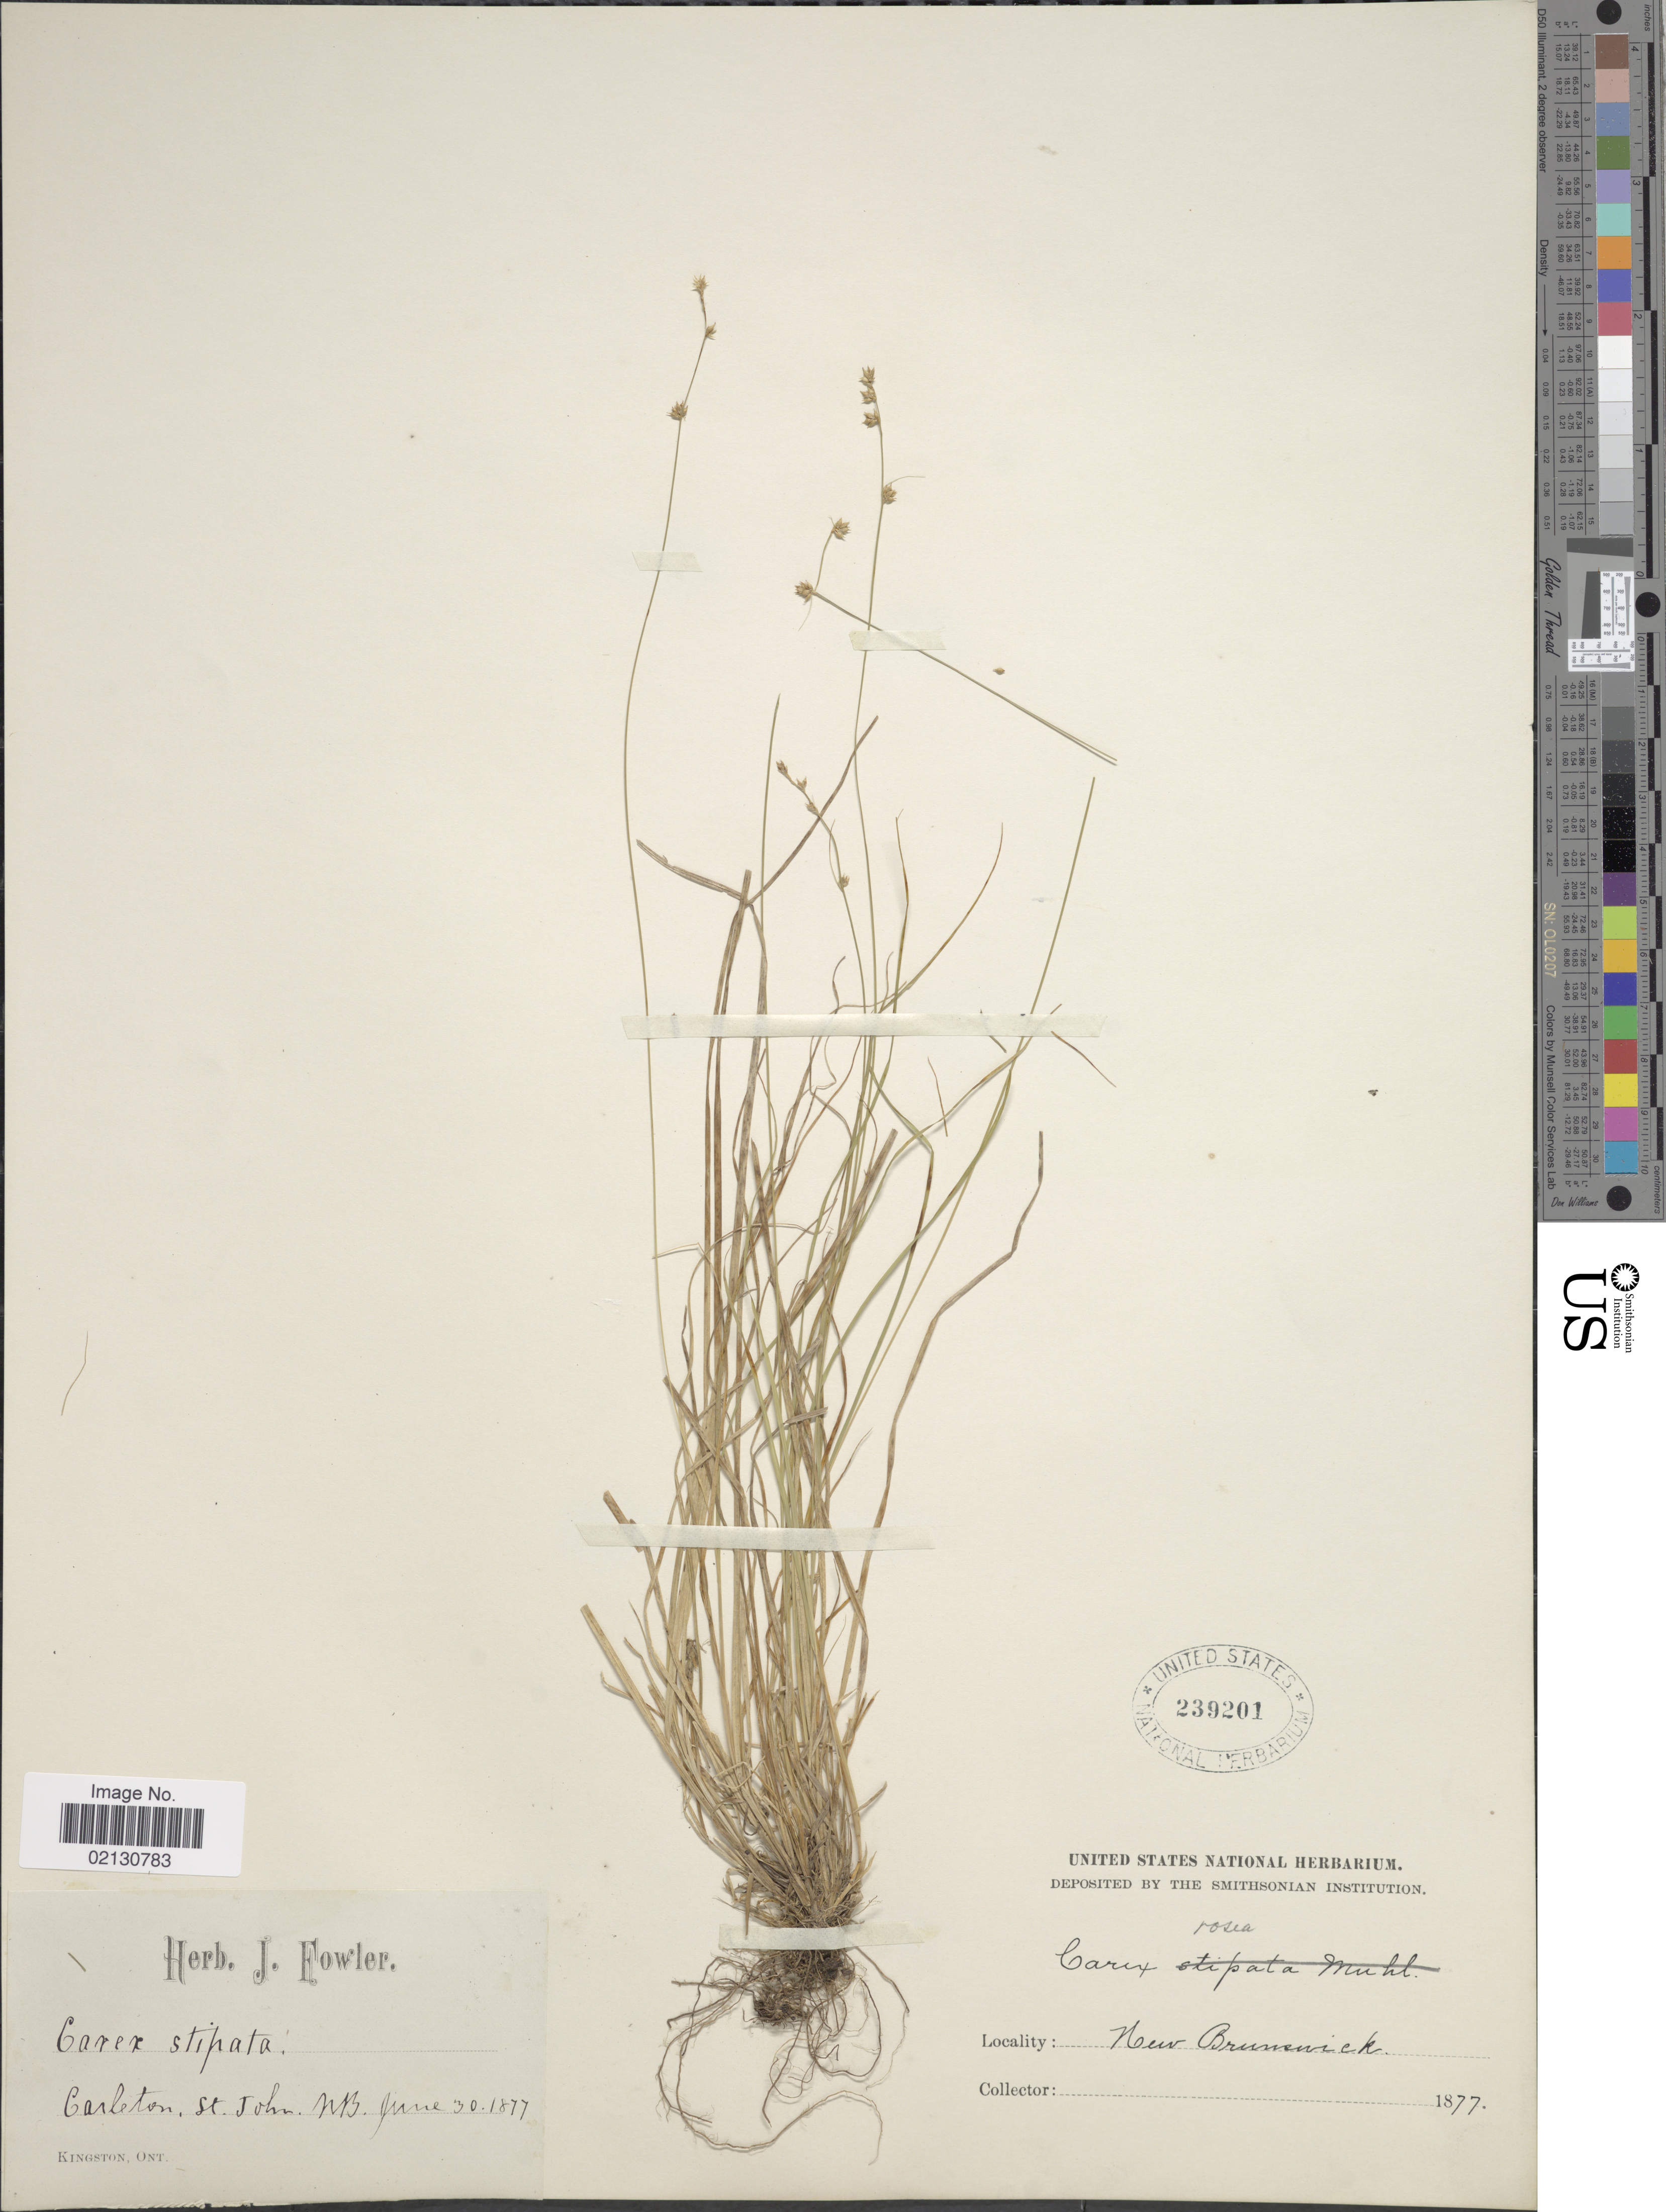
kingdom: Plantae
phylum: Tracheophyta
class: Liliopsida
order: Poales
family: Cyperaceae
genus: Carex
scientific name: Carex radiata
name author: (Wahlenb.) Small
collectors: ex herb. J. Fowler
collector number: s/n/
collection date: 1877-06-30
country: Canada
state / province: New Brunswick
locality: Carleton, St. John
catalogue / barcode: US 239201